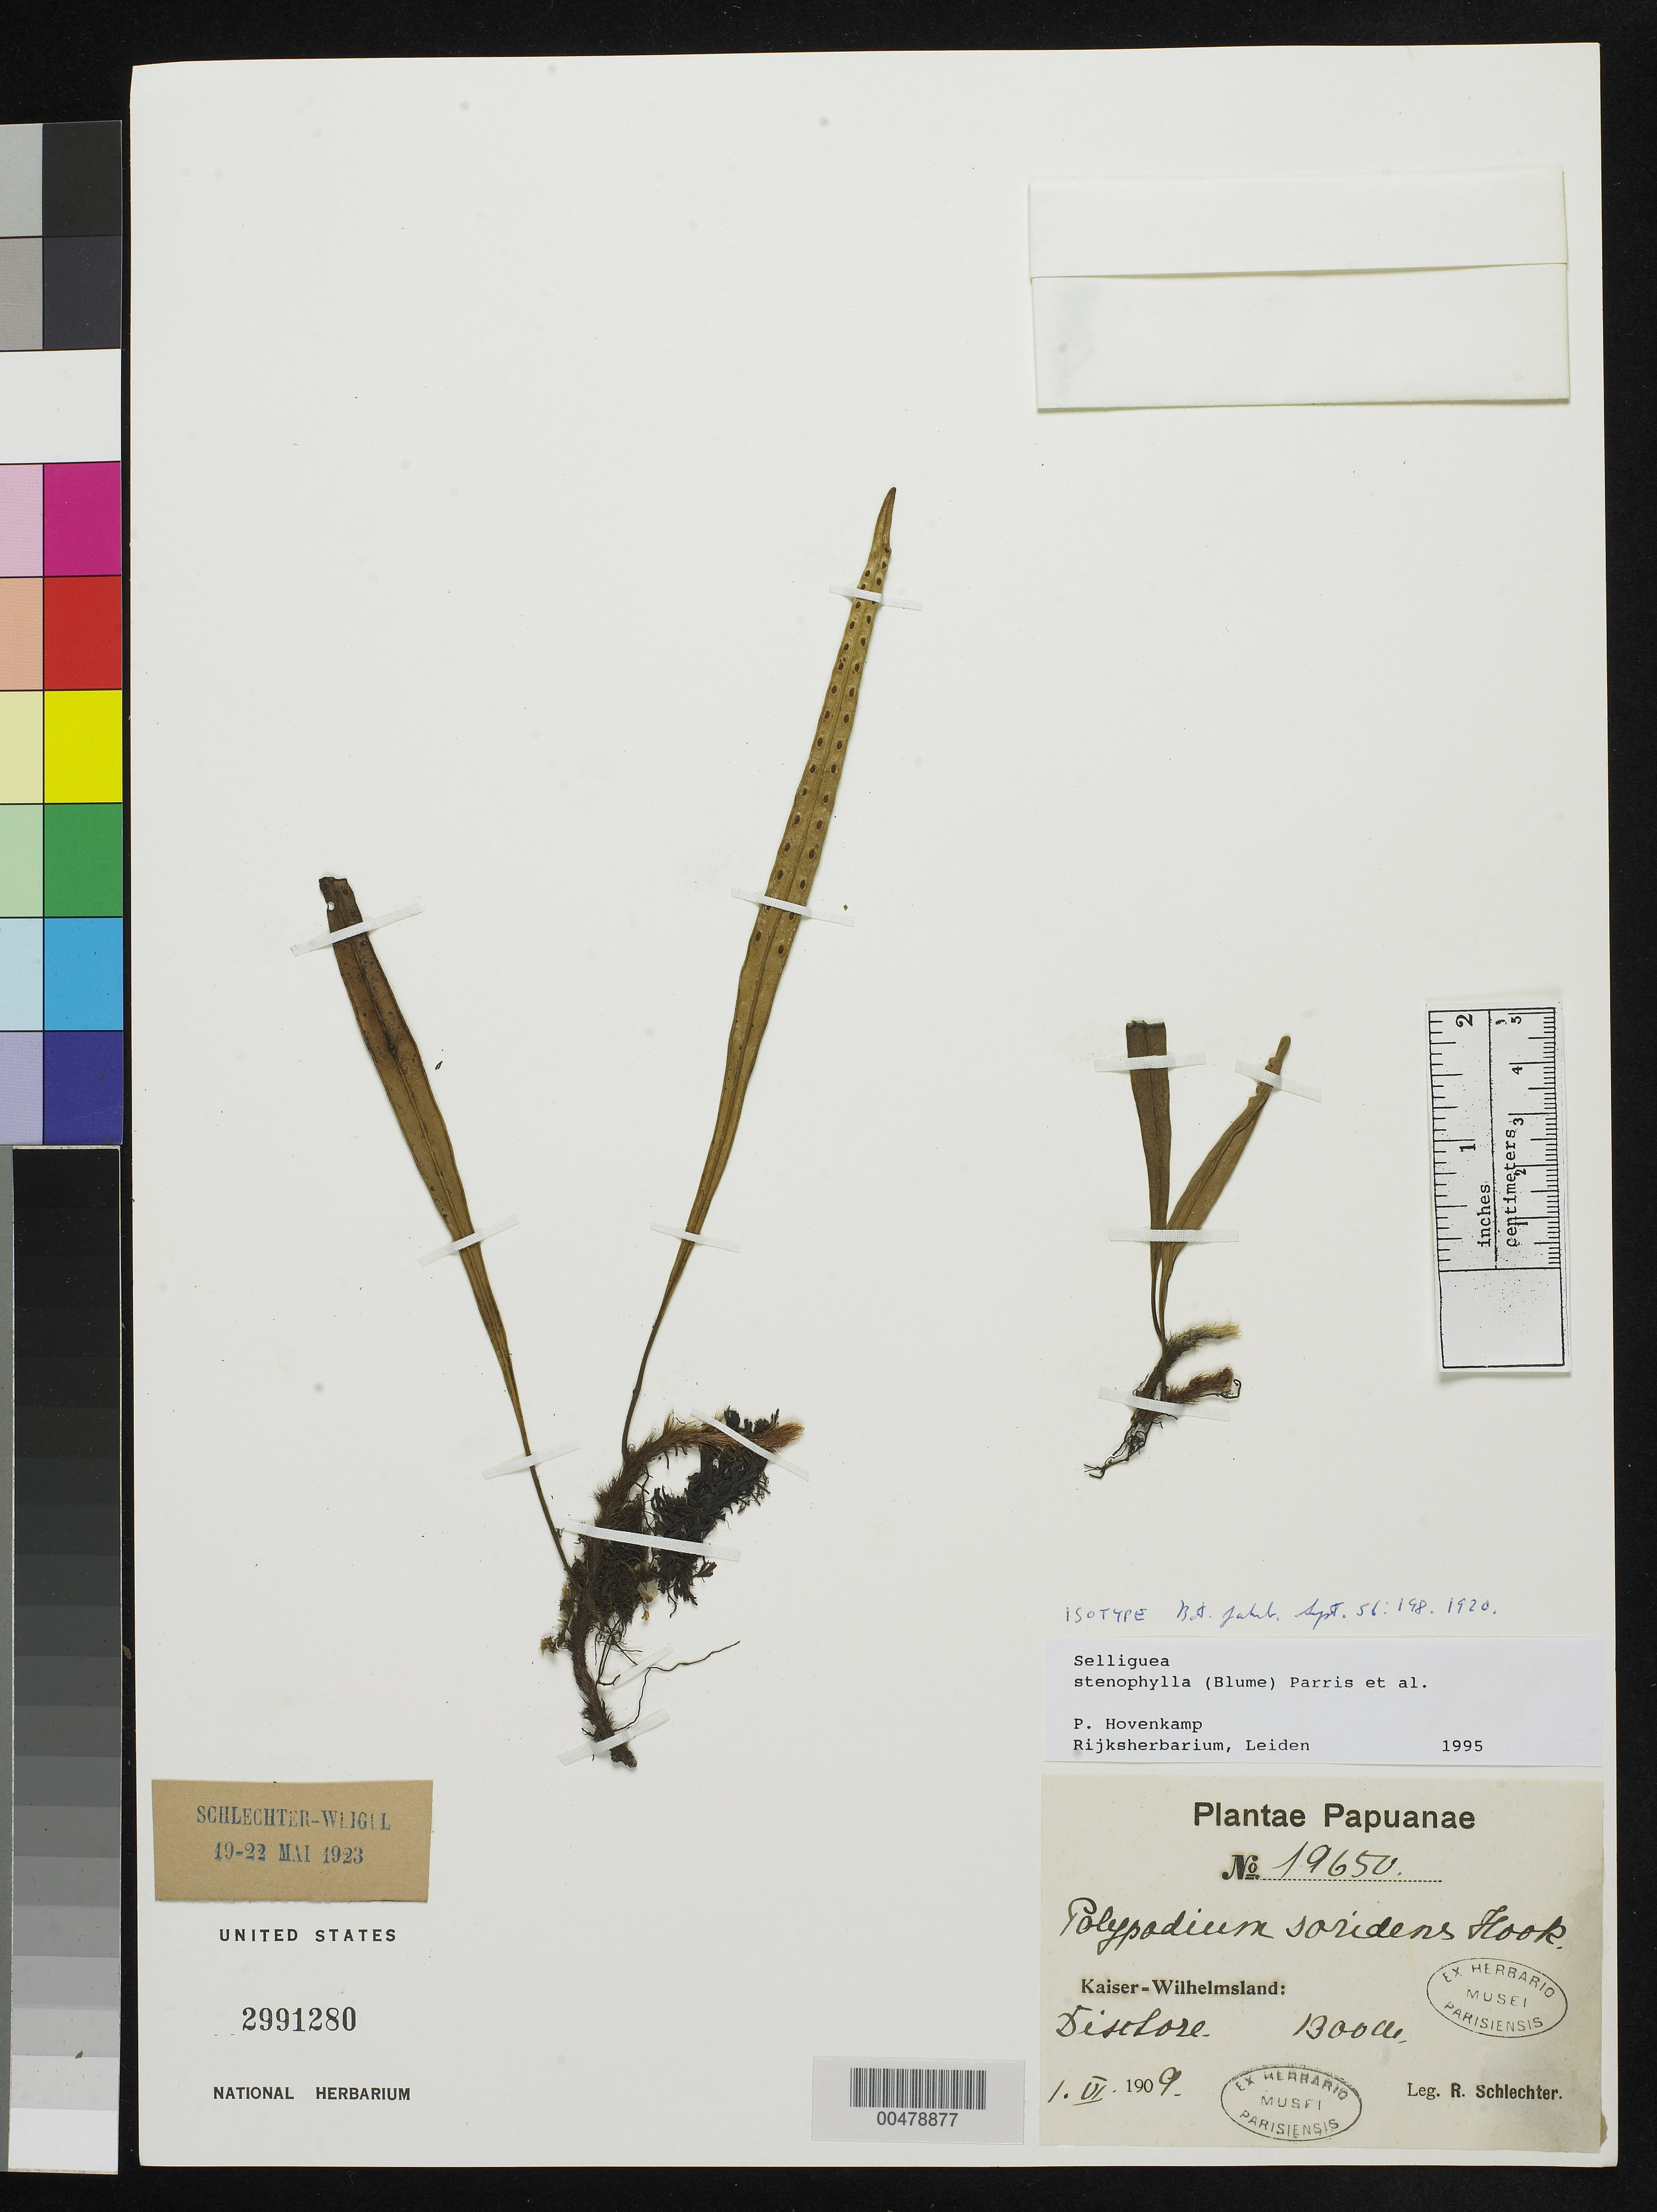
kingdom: Plantae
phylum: Tracheophyta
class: Polypodiopsida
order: Polypodiales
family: Polypodiaceae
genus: Polypodium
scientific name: Polypodium cyathisorum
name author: Brause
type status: Isotype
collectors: F. R. R. Schlechter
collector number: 19650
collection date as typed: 01 Jun 1909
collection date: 1909-06-01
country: Papua New Guinea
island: New Guinea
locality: Dischore, Kaiser-Wilhelmsland.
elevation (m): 1300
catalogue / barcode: US 2991280